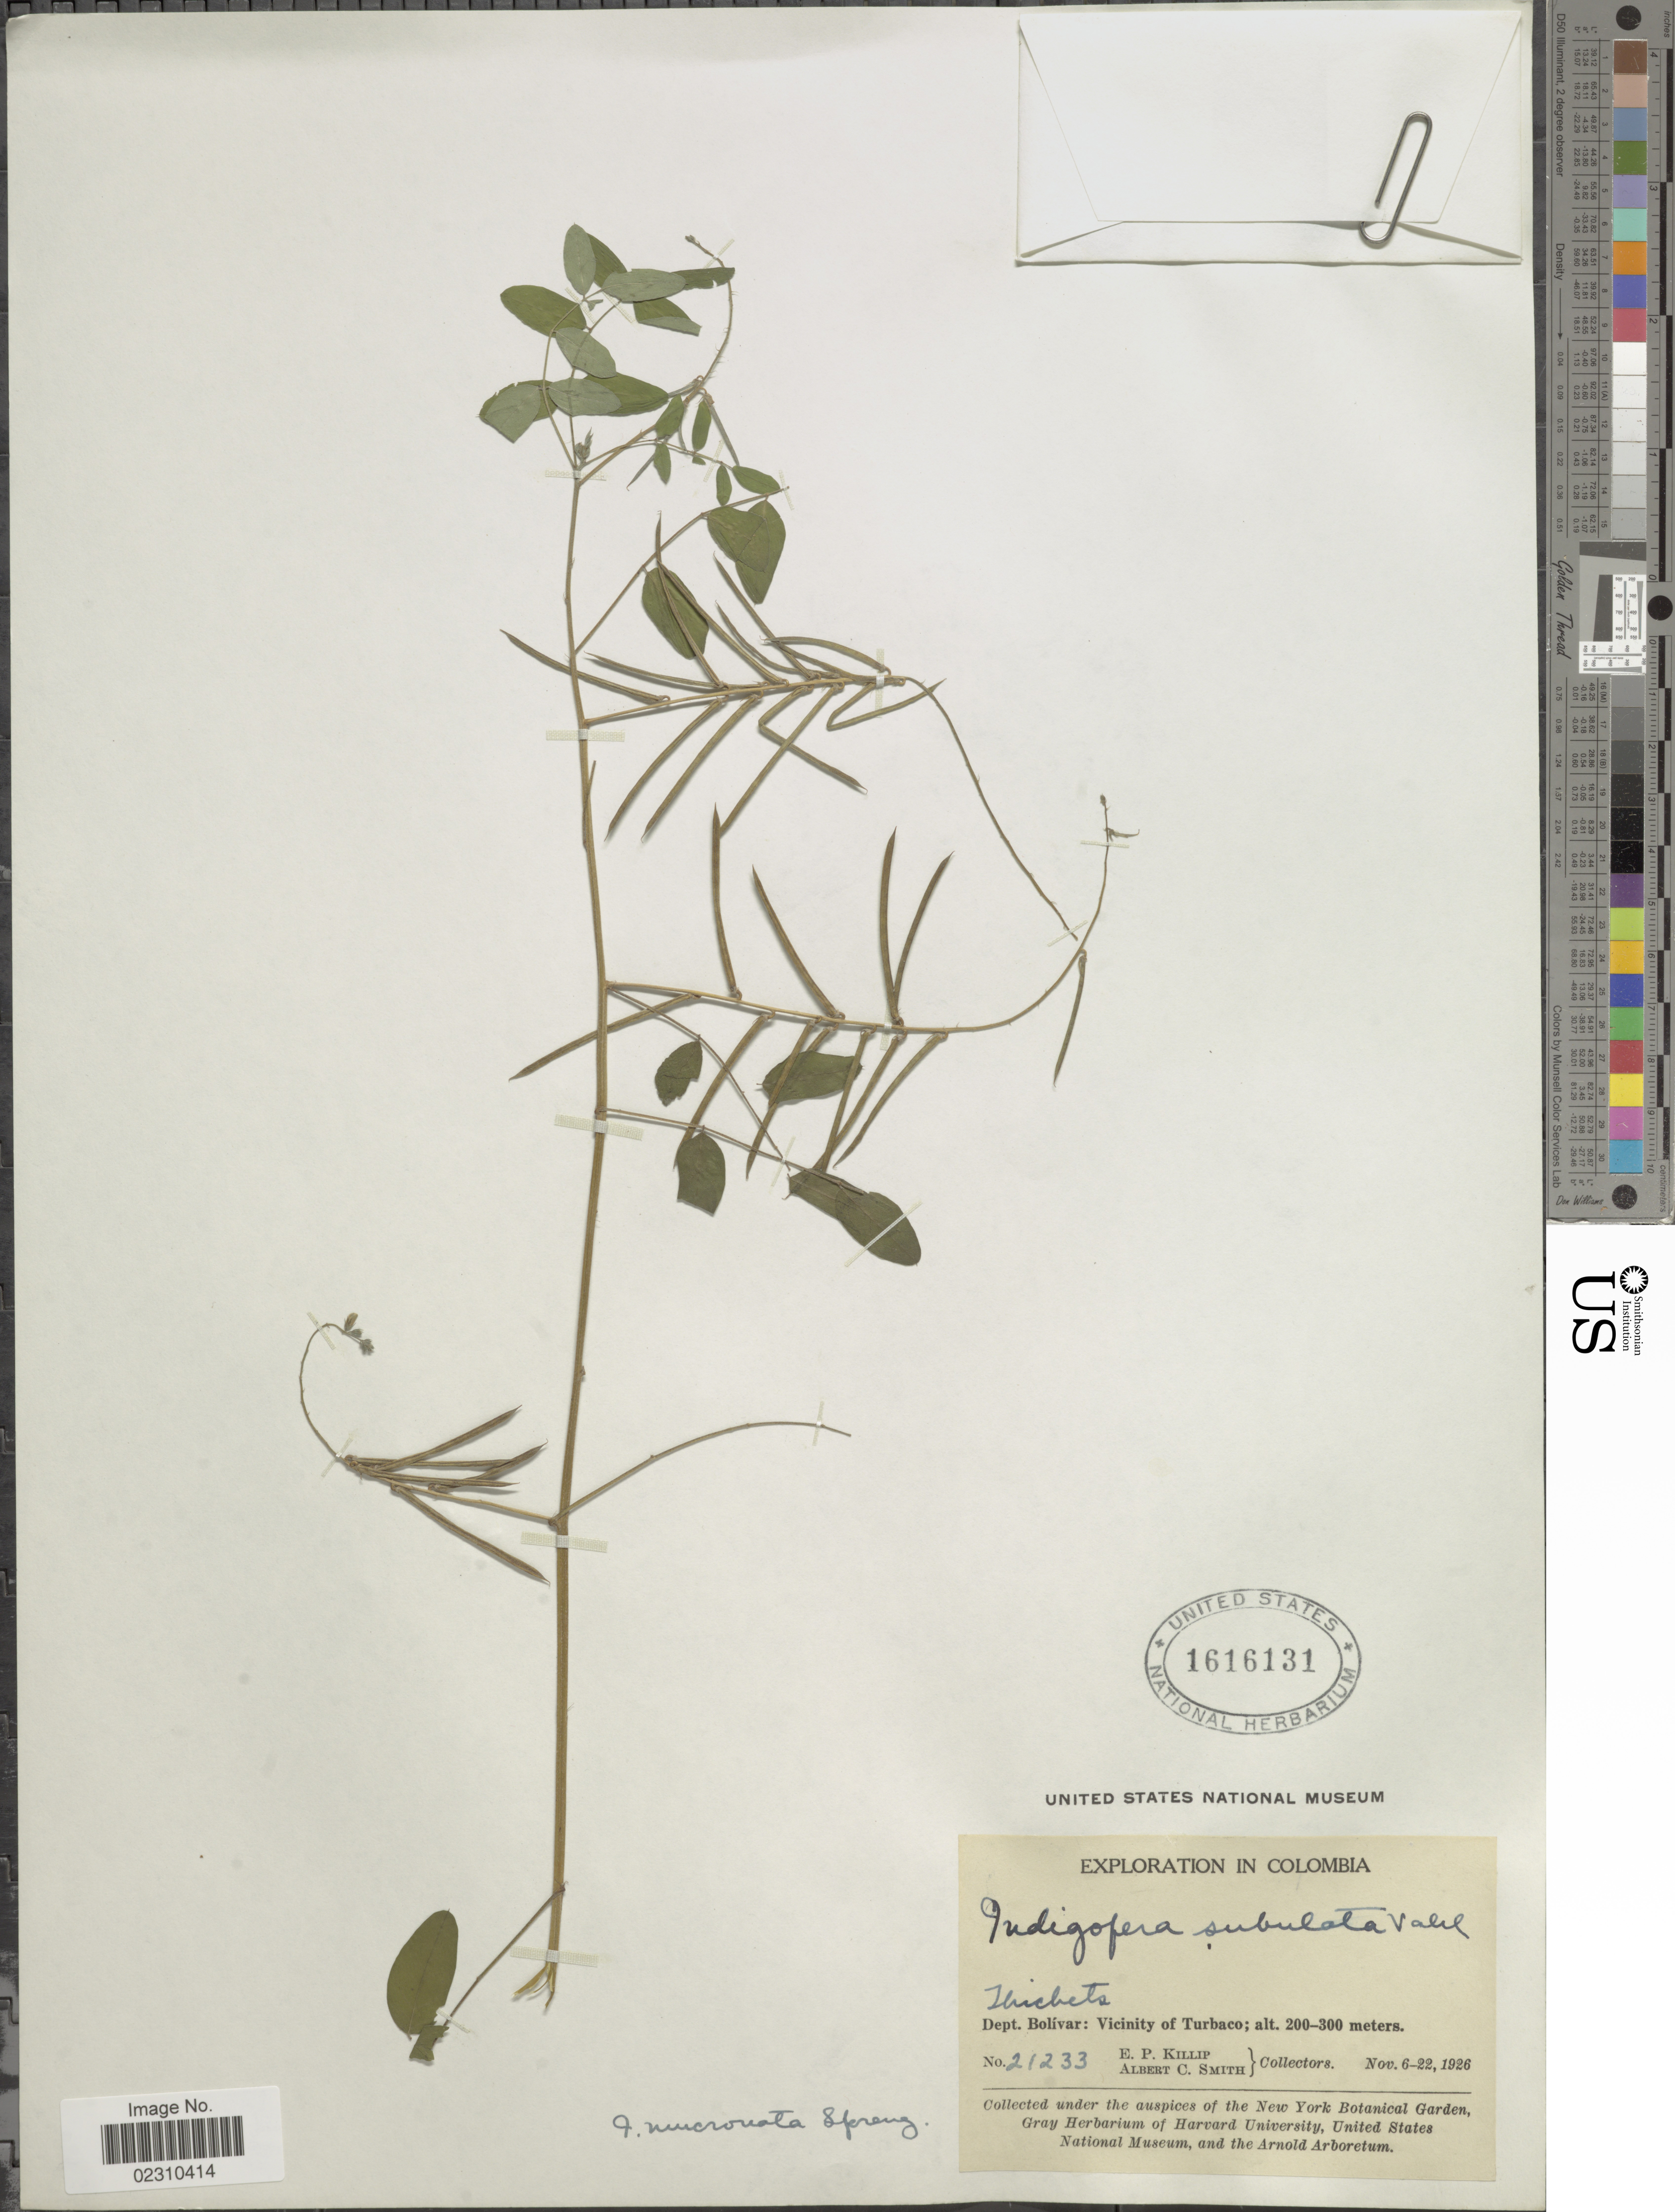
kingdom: Plantae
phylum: Tracheophyta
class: Magnoliopsida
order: Fabales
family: Fabaceae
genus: Indigofera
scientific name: Indigofera mucronata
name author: Lam.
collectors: E. P. Killip & A. C. Smith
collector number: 21233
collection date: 1926-11-06/1926-11-22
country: Colombia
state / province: Bolívar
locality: Dept. Bolivar: Vicinity of Turbaco.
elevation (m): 200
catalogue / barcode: US 1616131